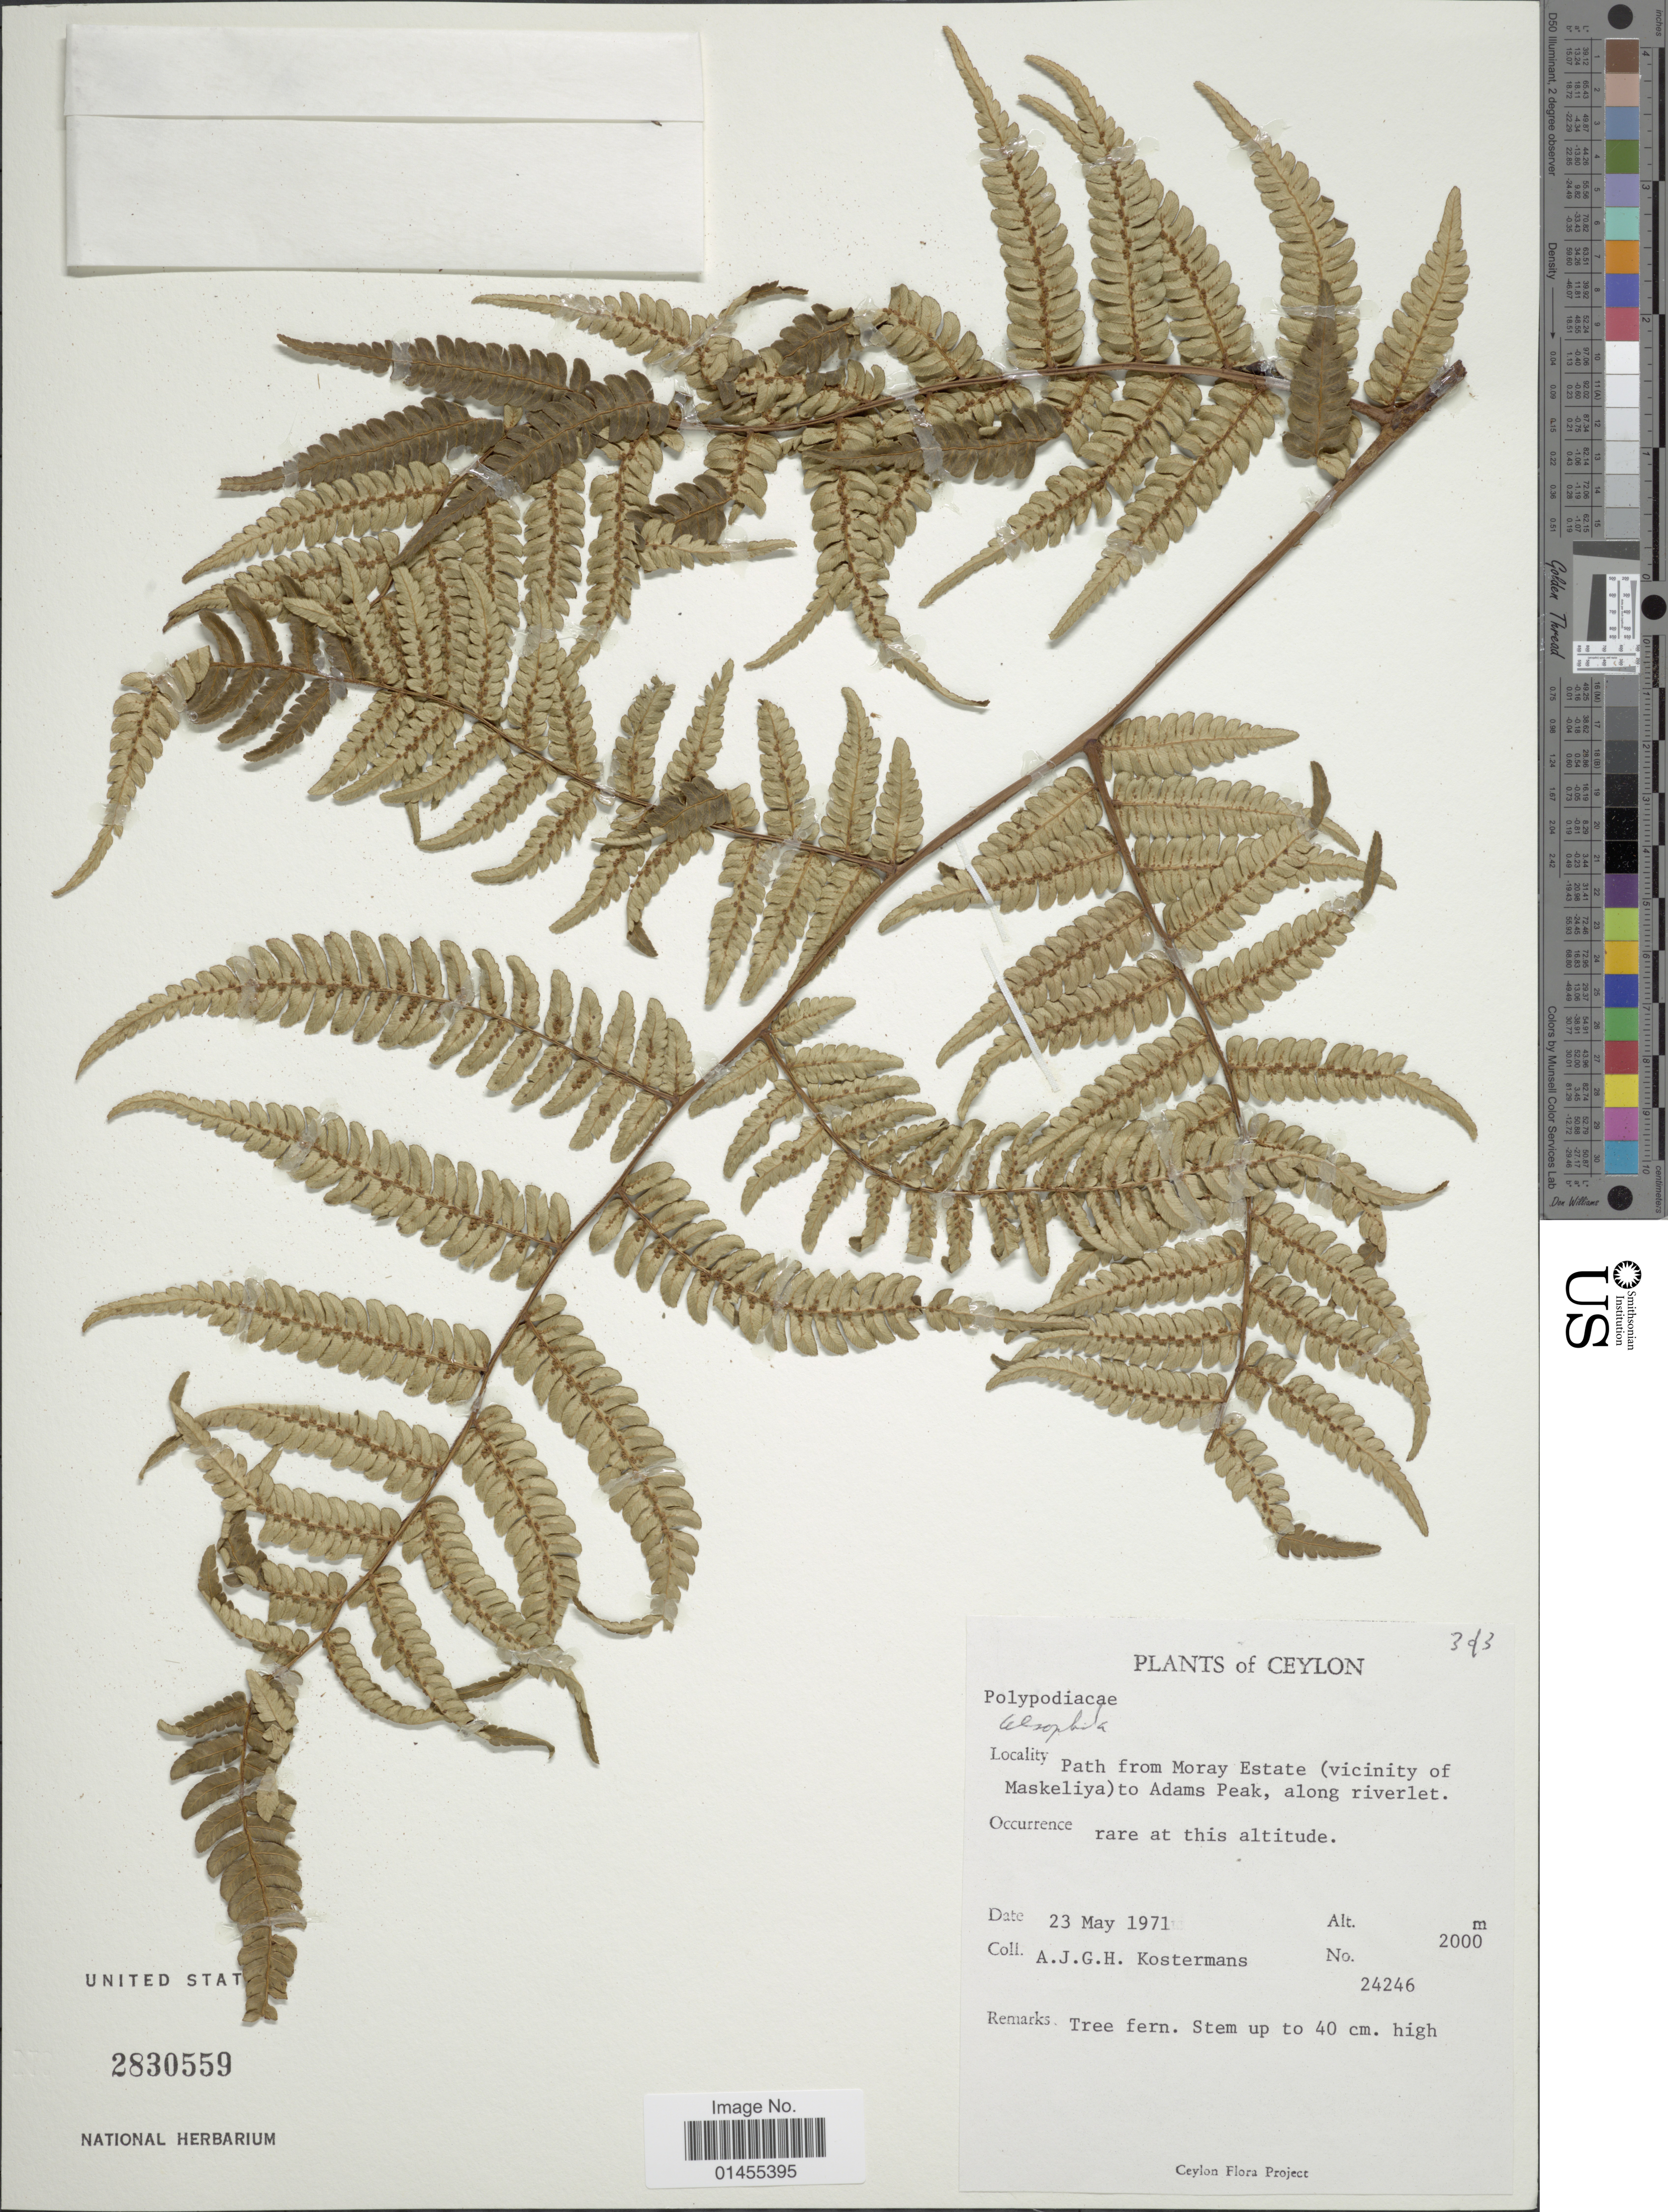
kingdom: Plantae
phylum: Tracheophyta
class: Polypodiopsida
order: Cyatheales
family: Cyatheaceae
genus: Alsophila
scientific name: Alsophila sp.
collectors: A. J. G. Kostermans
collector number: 24246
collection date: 1971-05-23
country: Sri Lanka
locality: Ceylon, Path from Moray Estate (vicinity of Maskeliya) to Adams Peak, along riverlet.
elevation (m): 2000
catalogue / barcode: US 2830559